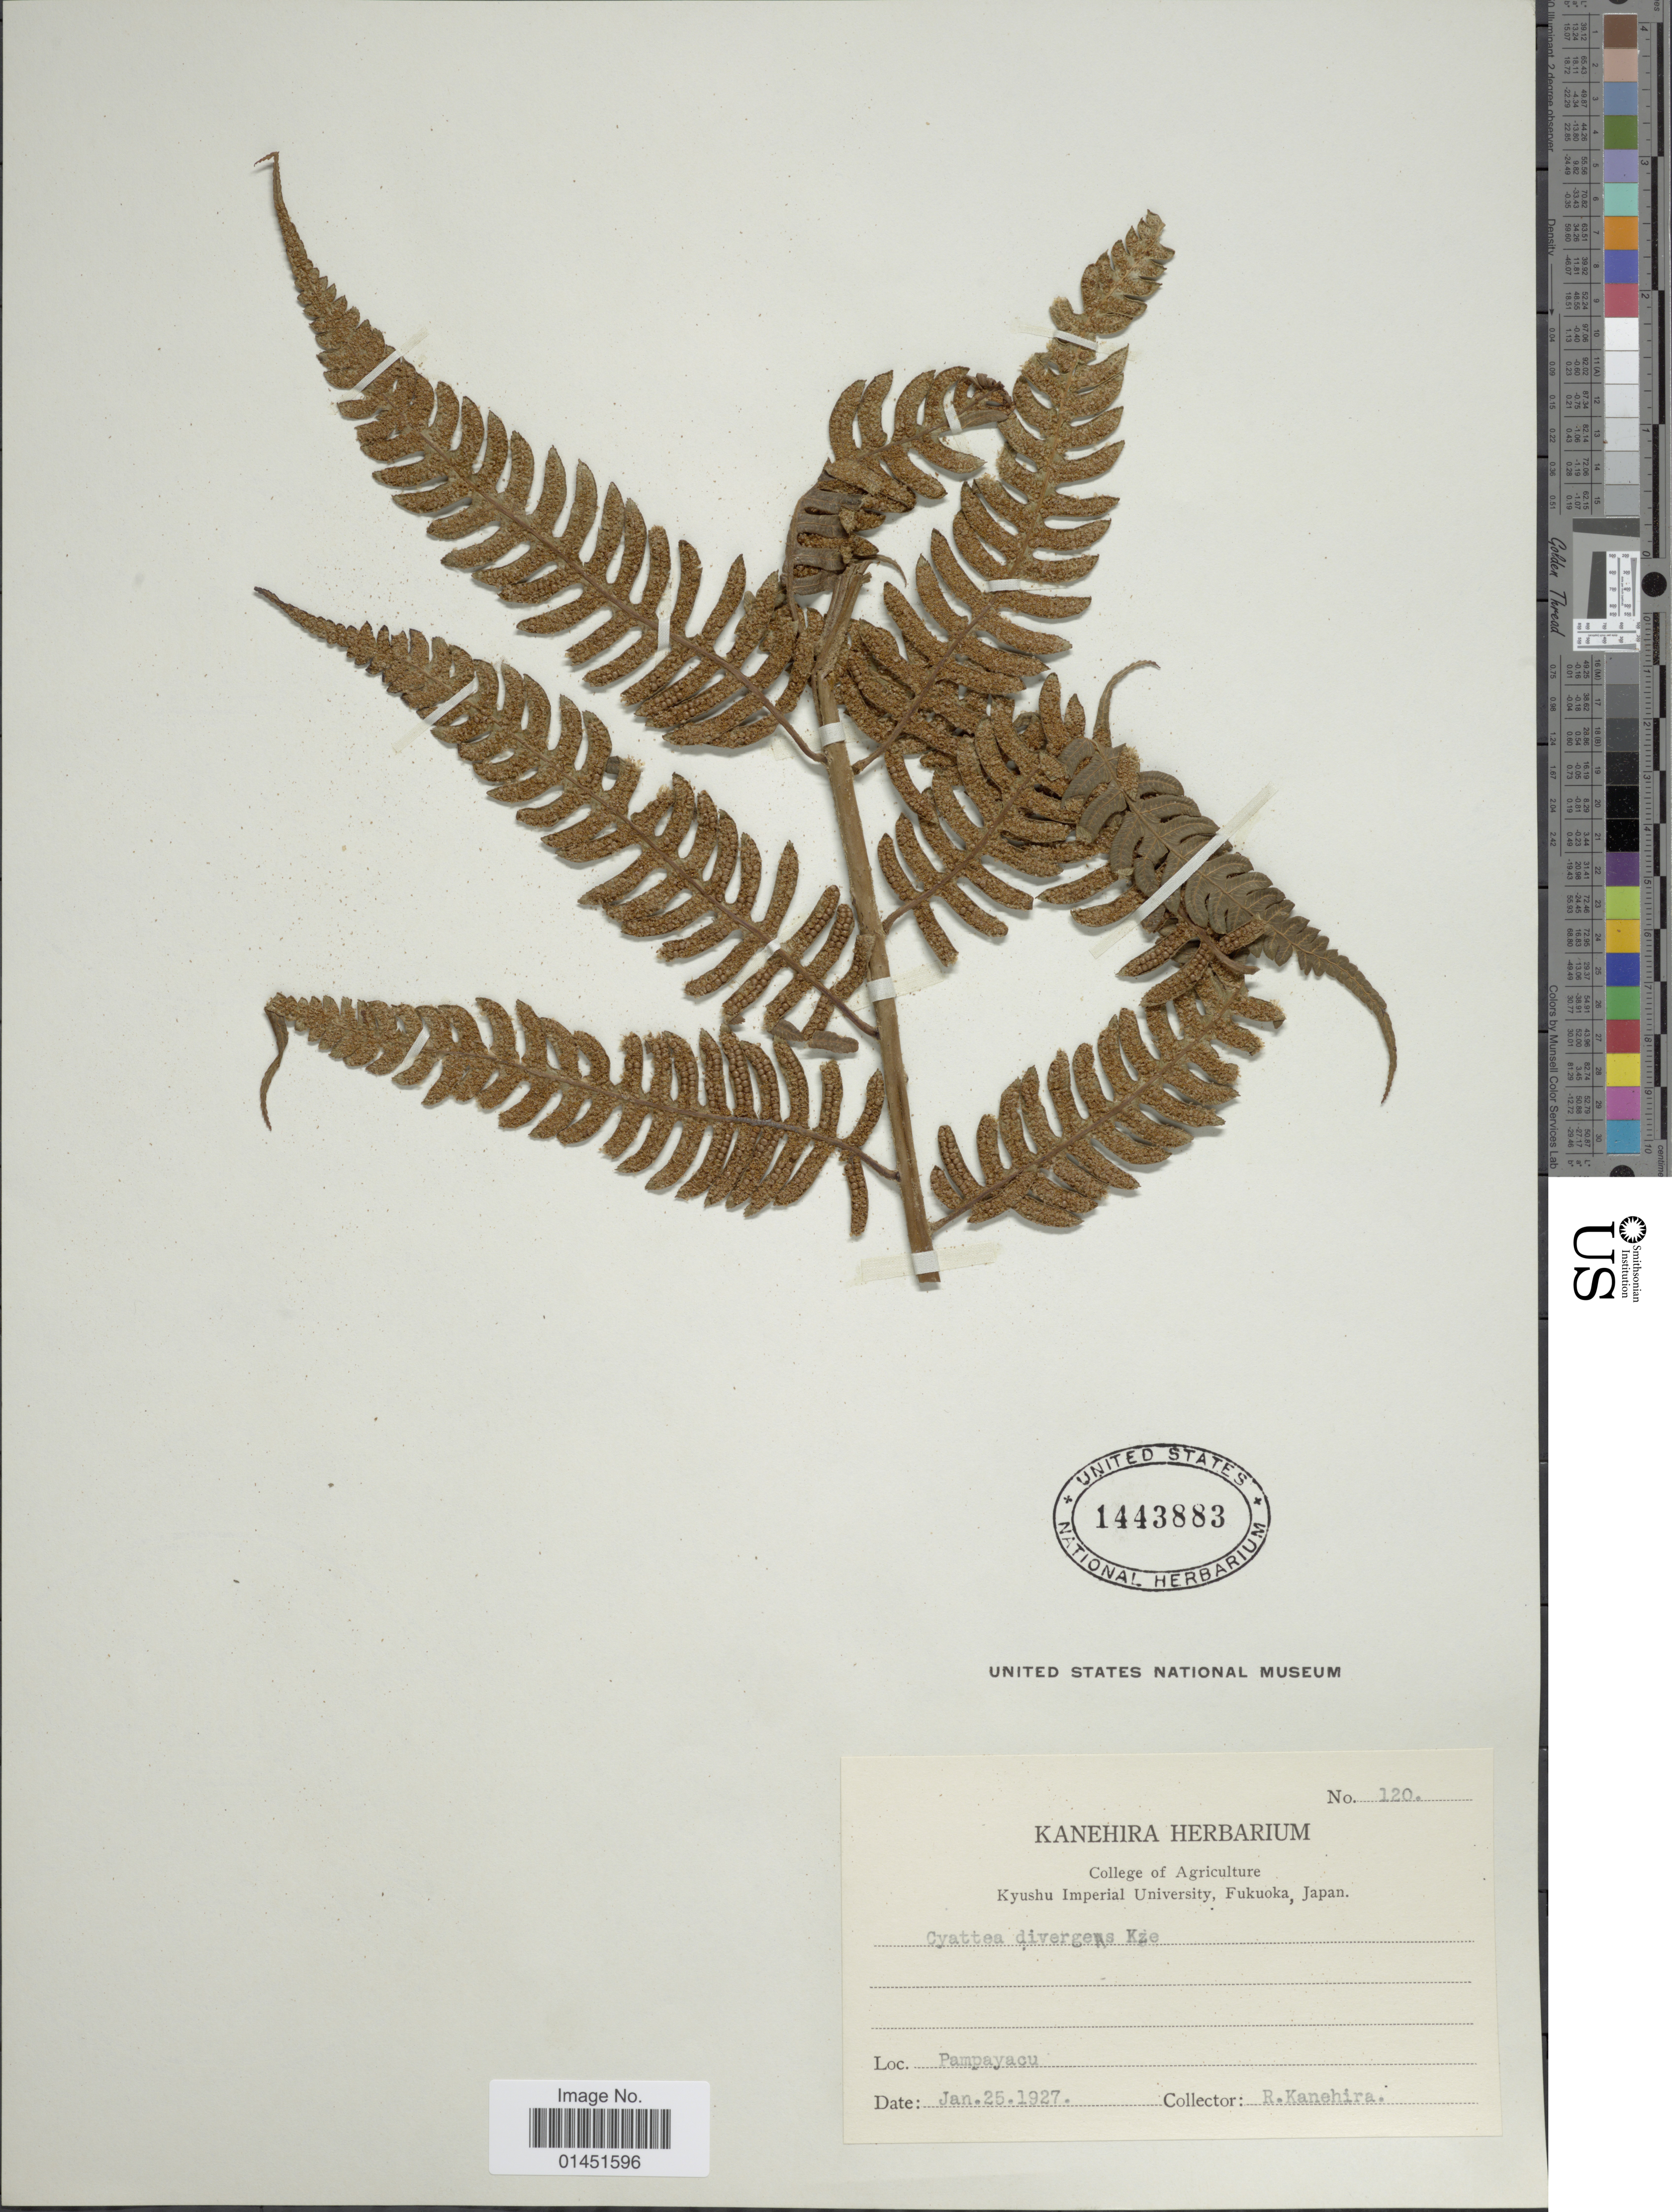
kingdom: Plantae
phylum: Tracheophyta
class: Polypodiopsida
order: Cyatheales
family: Cyatheaceae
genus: Cyathea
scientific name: Cyathea divergens var. divergens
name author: Kunze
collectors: R. Kanehira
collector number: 120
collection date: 1927-01-25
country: Peru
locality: Pampayacu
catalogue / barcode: US 1443883